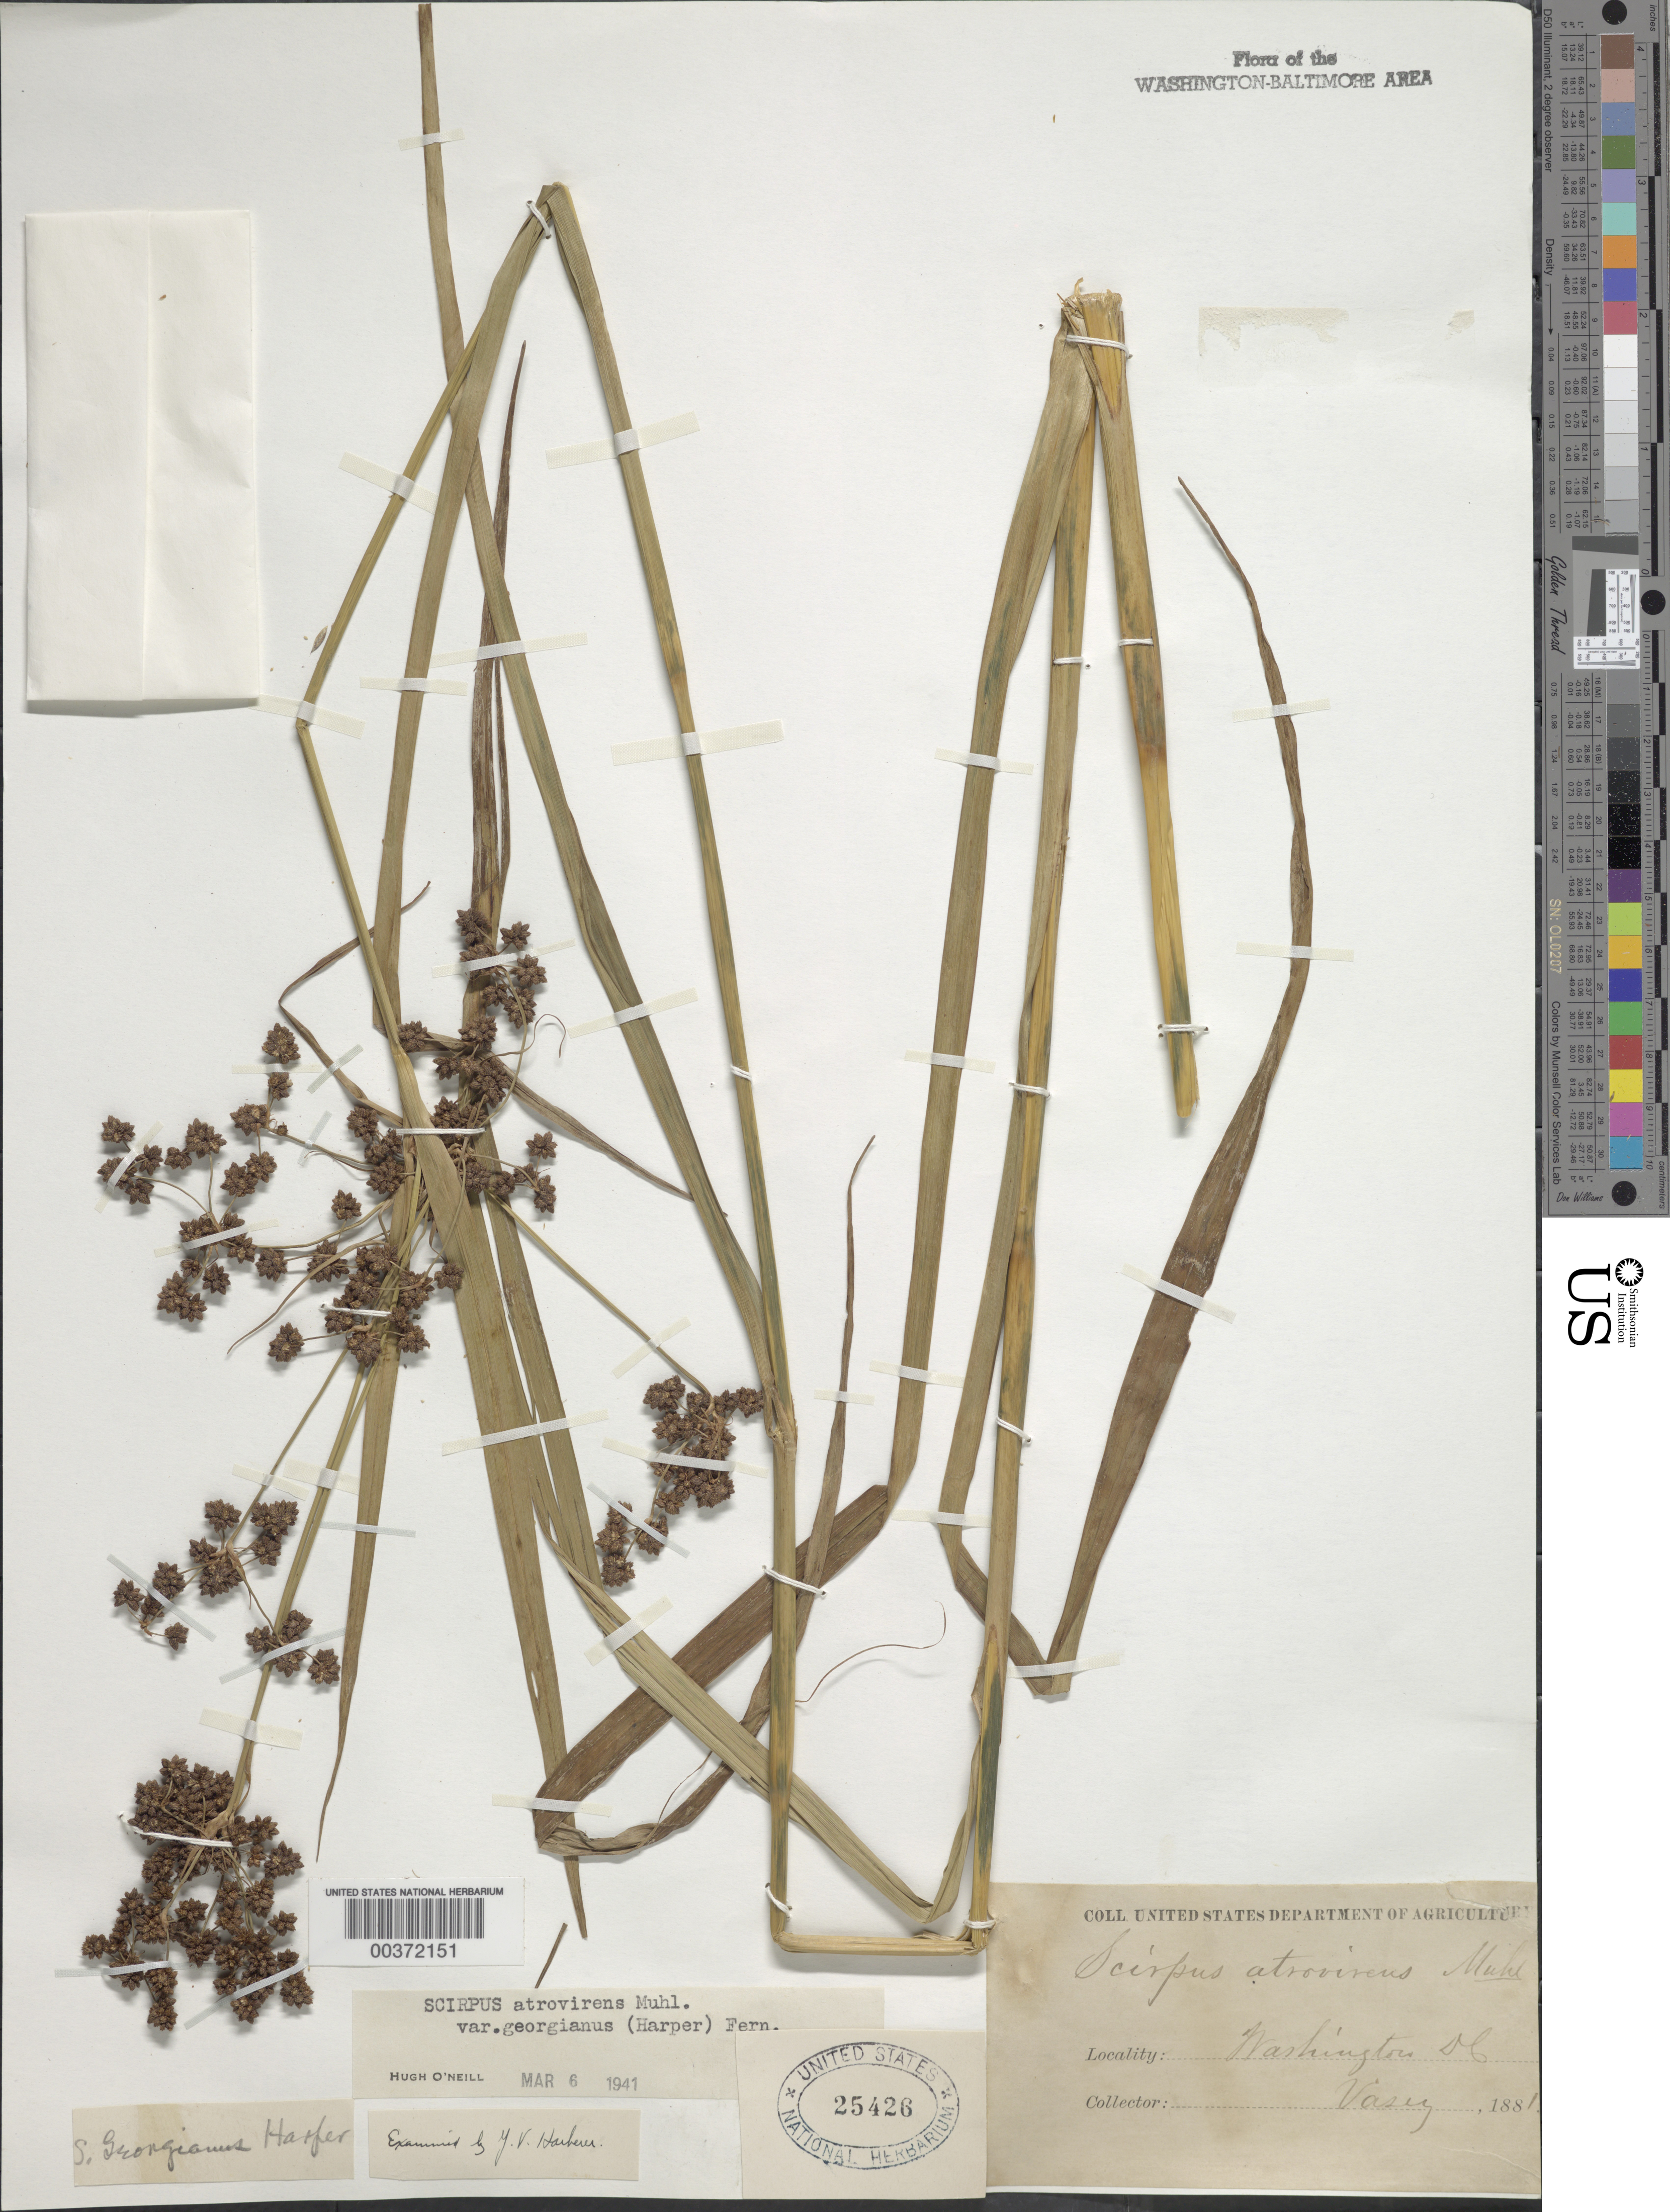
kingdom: Plantae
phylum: Tracheophyta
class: Liliopsida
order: Poales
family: Cyperaceae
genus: Scirpus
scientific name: Scirpus atrovirens var. georgianus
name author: Vahl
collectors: G. Vasey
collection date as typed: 1881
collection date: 1881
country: United States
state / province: District of Columbia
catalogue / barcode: US 25426